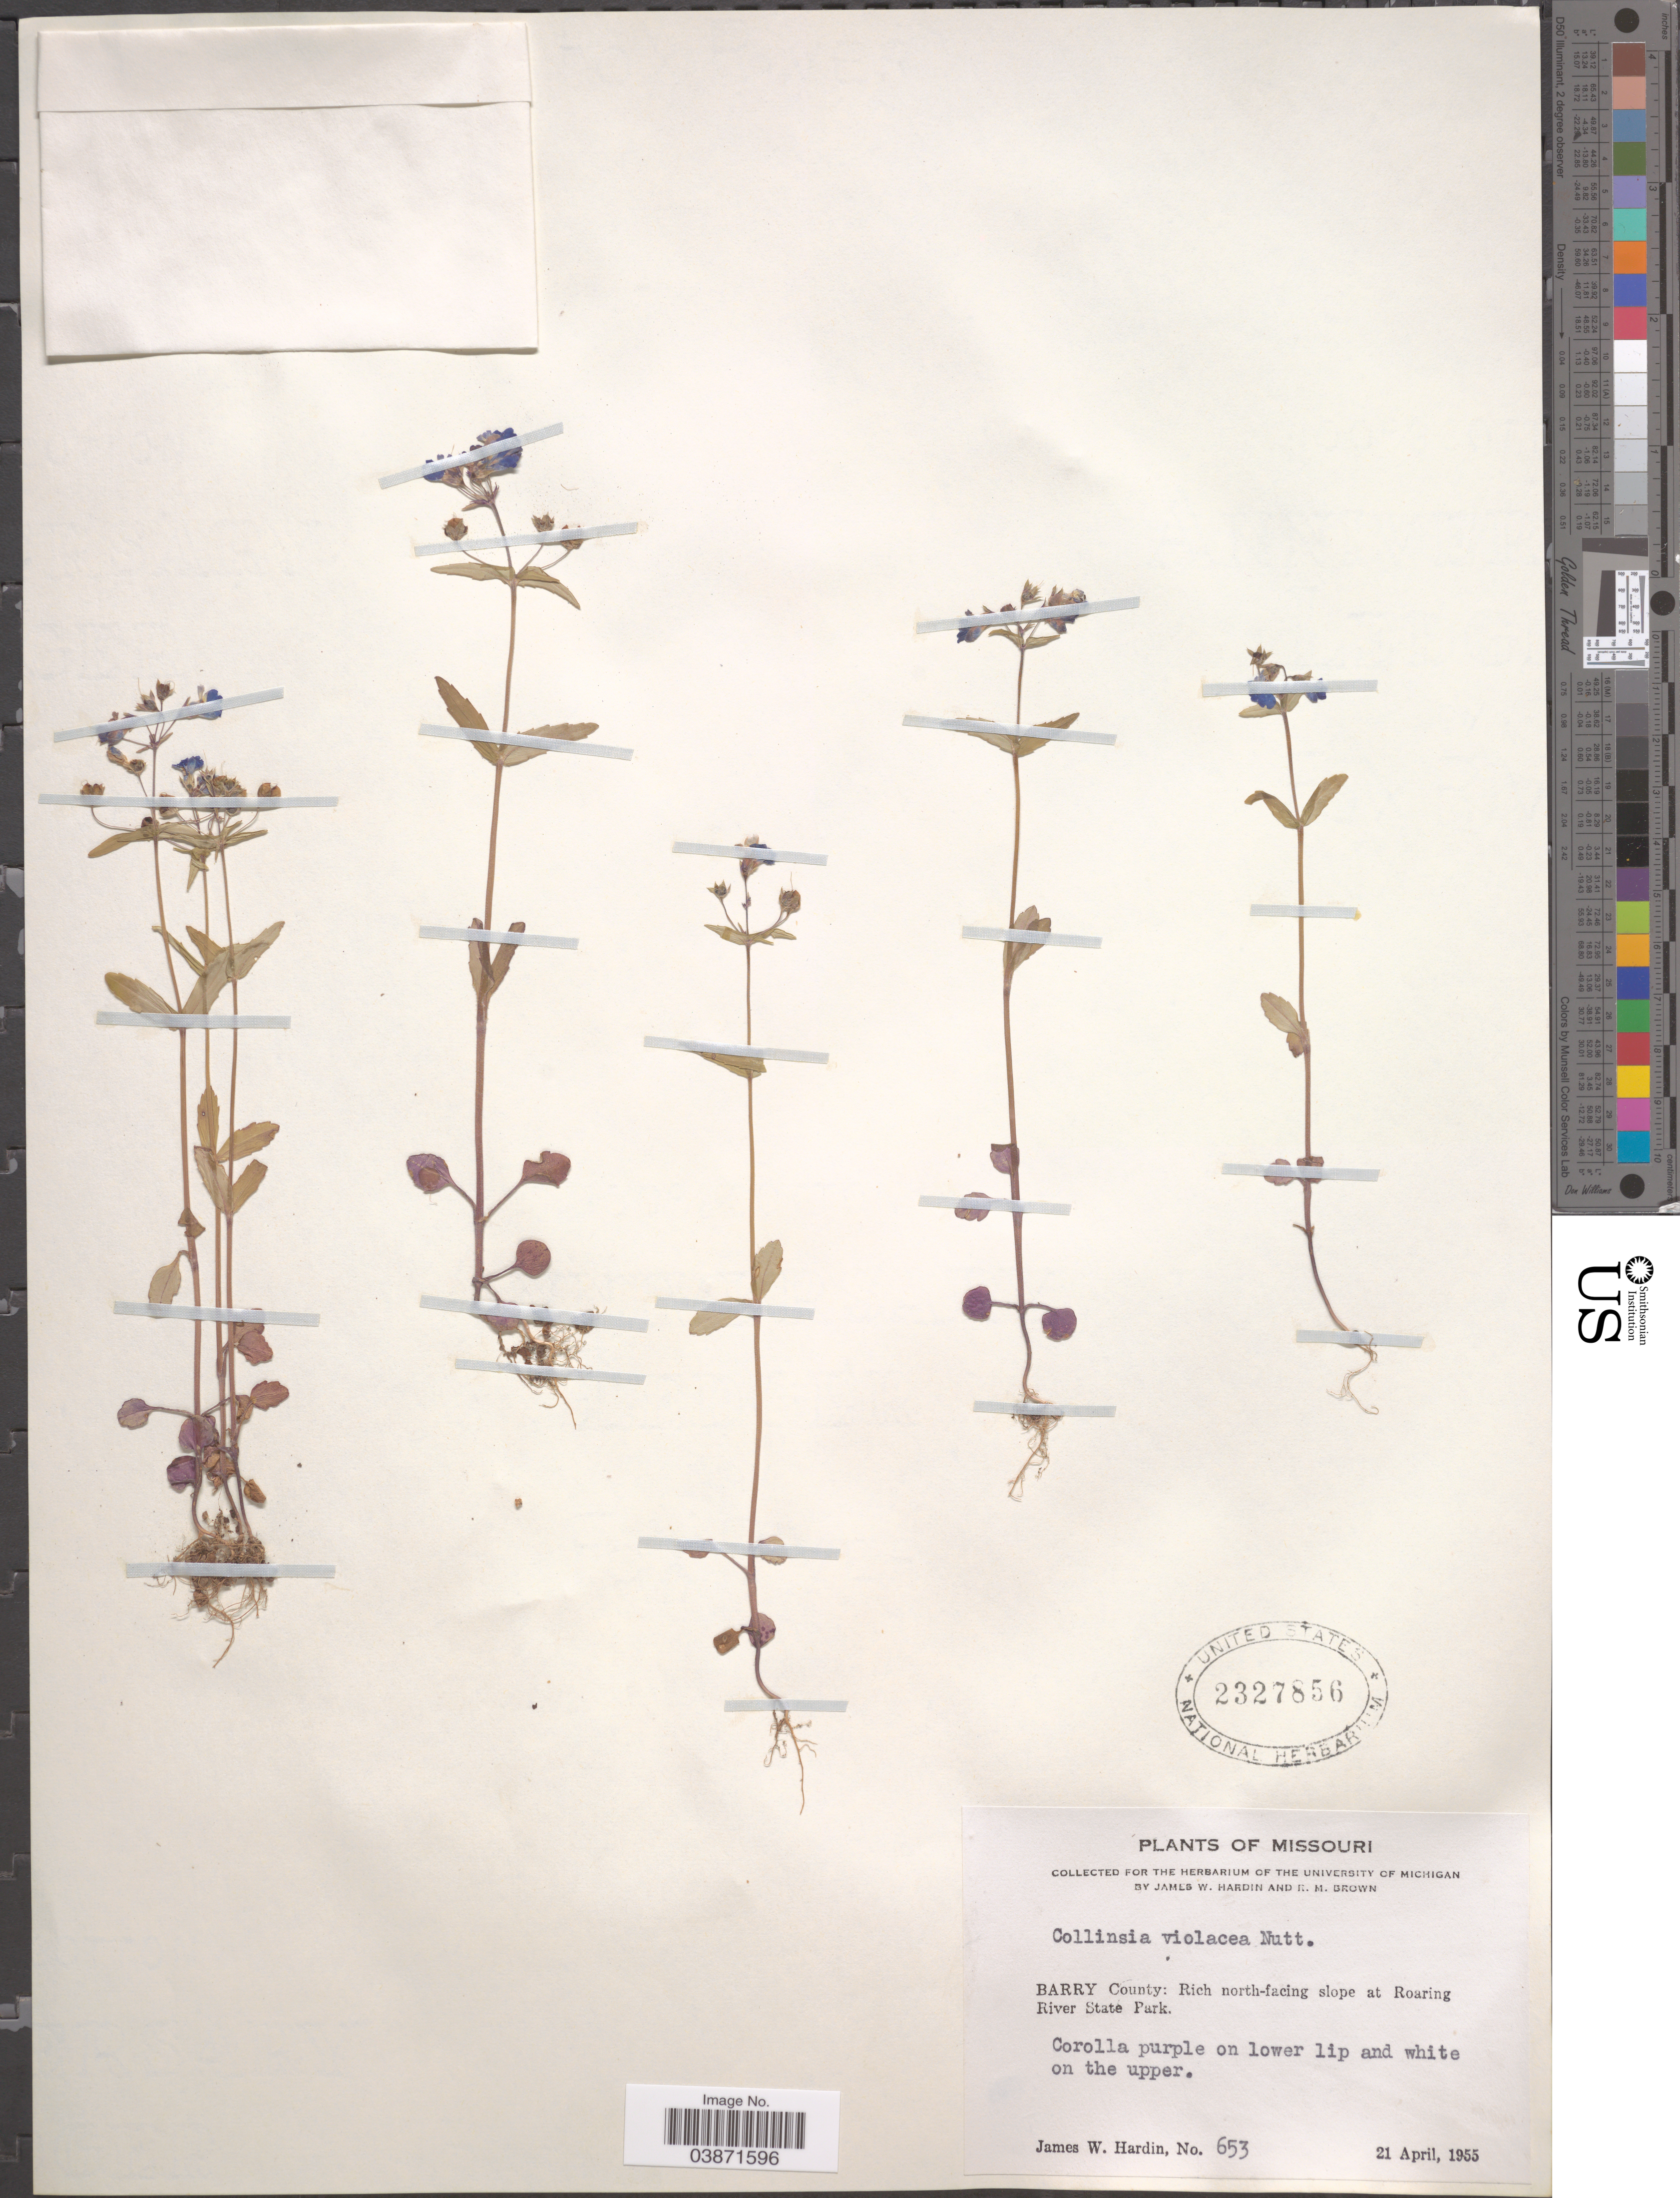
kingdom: Plantae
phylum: Tracheophyta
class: Magnoliopsida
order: Lamiales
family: Plantaginaceae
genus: Collinsia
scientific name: Collinsia violacea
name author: Nutt.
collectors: J. W. Hardin & R. Brown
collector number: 653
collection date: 1955-04-21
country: United States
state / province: Missouri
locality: Barry County: Rich north-facing slope at Roaring River State Park.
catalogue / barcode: US 2327856